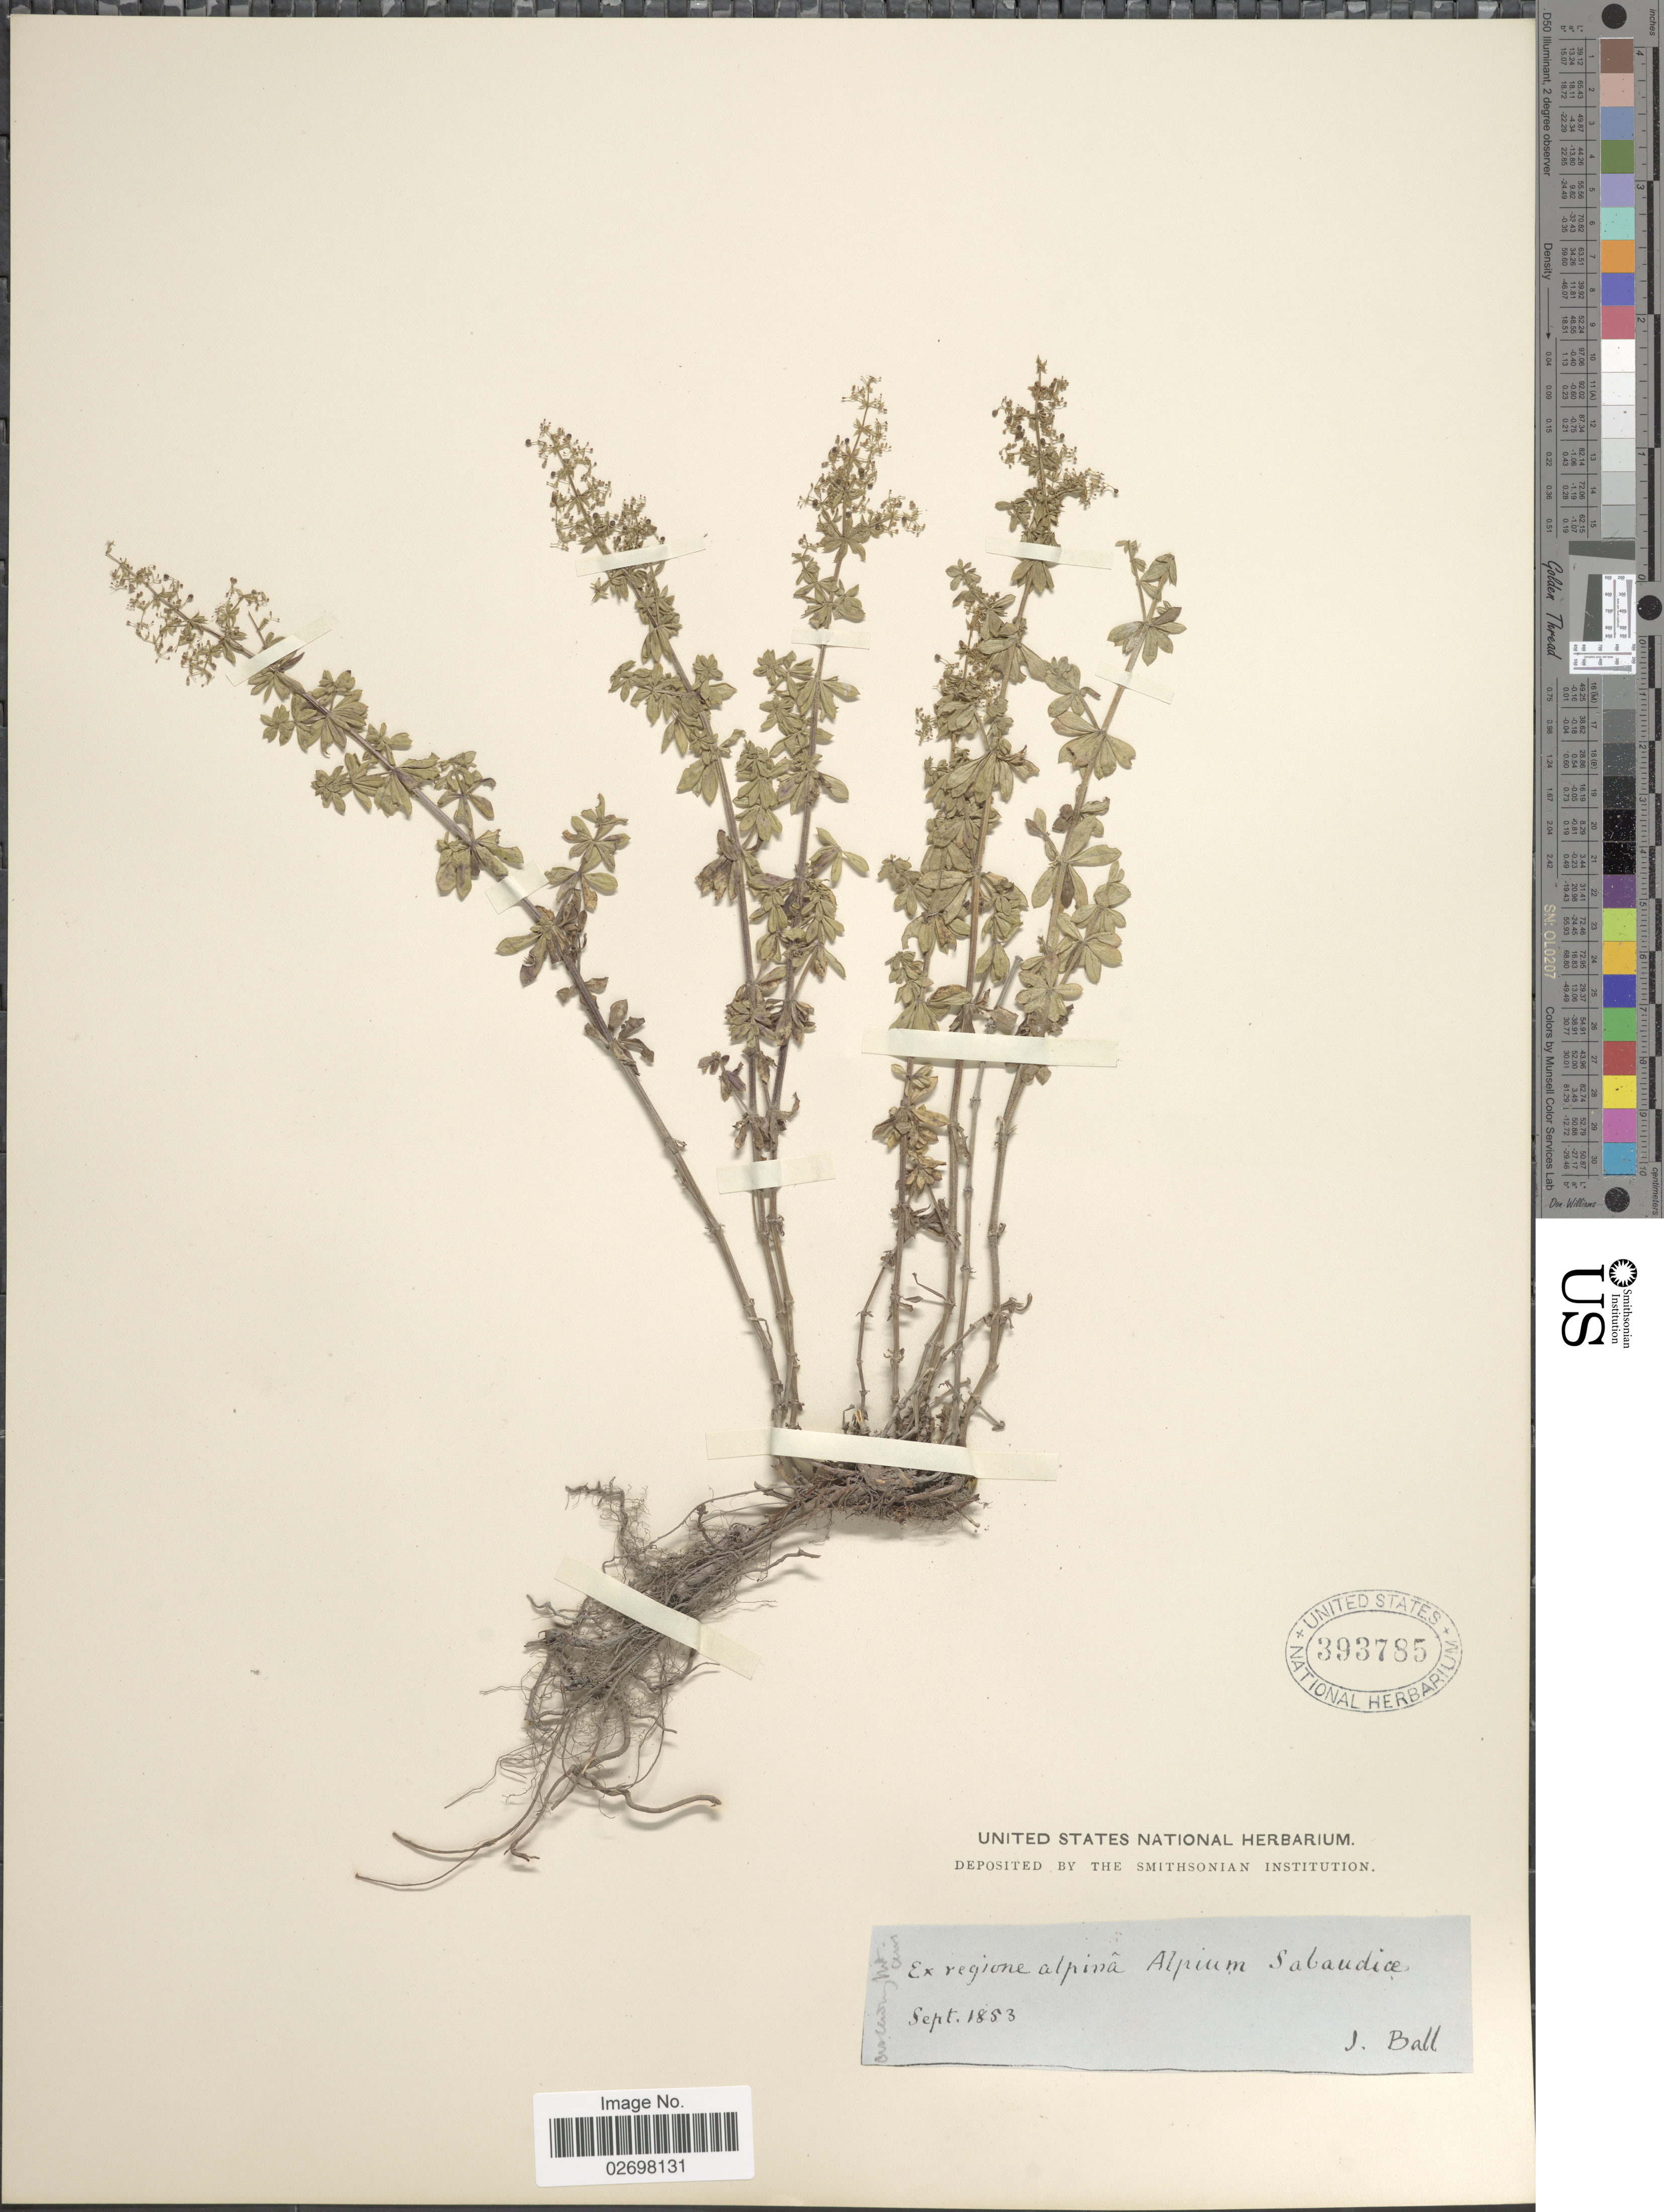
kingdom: Plantae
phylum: Tracheophyta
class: Magnoliopsida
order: Gentianales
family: Rubiaceae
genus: Galium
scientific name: Galium sp.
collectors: J. Ball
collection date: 1853-09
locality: Regione alpinâ Alpium Sabaudice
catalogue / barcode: US 393785